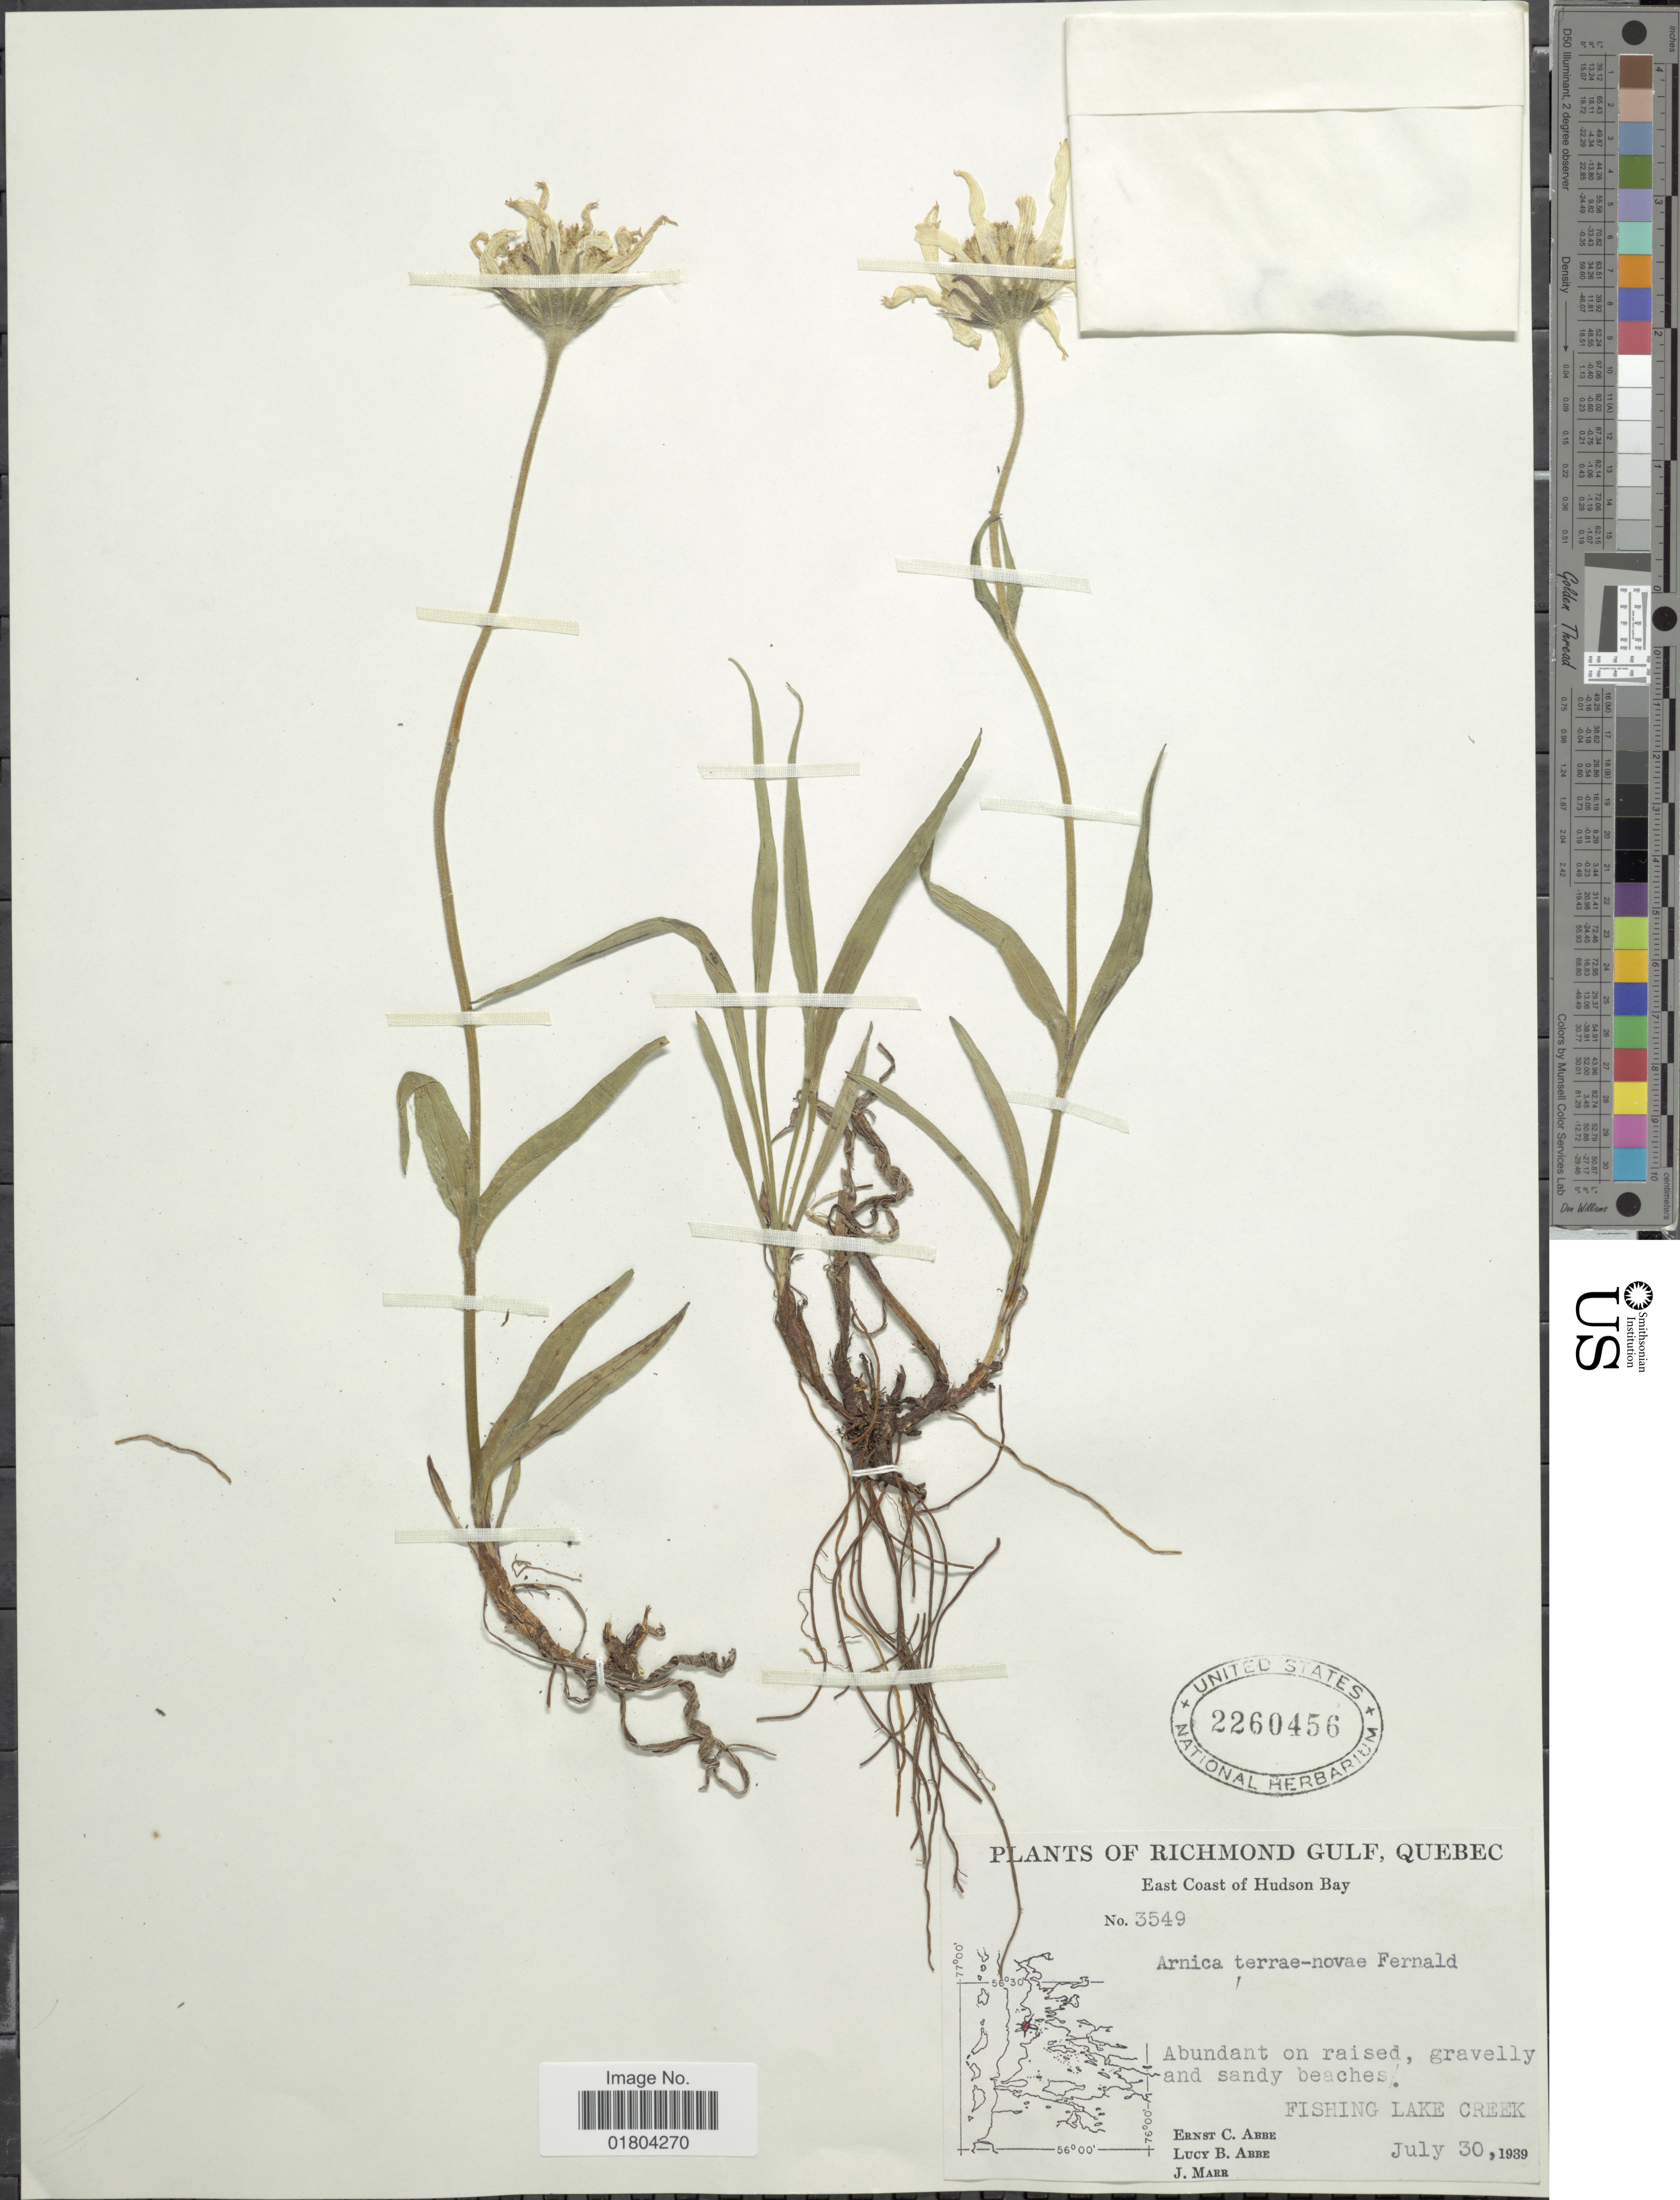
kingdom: Plantae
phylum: Tracheophyta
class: Magnoliopsida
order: Asterales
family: Asteraceae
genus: Arnica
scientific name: Arnica terraenovae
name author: Fernald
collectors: E. C. Abbe, L. B. Abbe & J. Marr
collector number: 3549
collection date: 1939-07-30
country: Canada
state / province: Quebec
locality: Richmond Gulf, East Coast of Hudson Bay, Abundant on raised, gravelly and sandy beaches. Fishing Lake Creek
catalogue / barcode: US 2260456